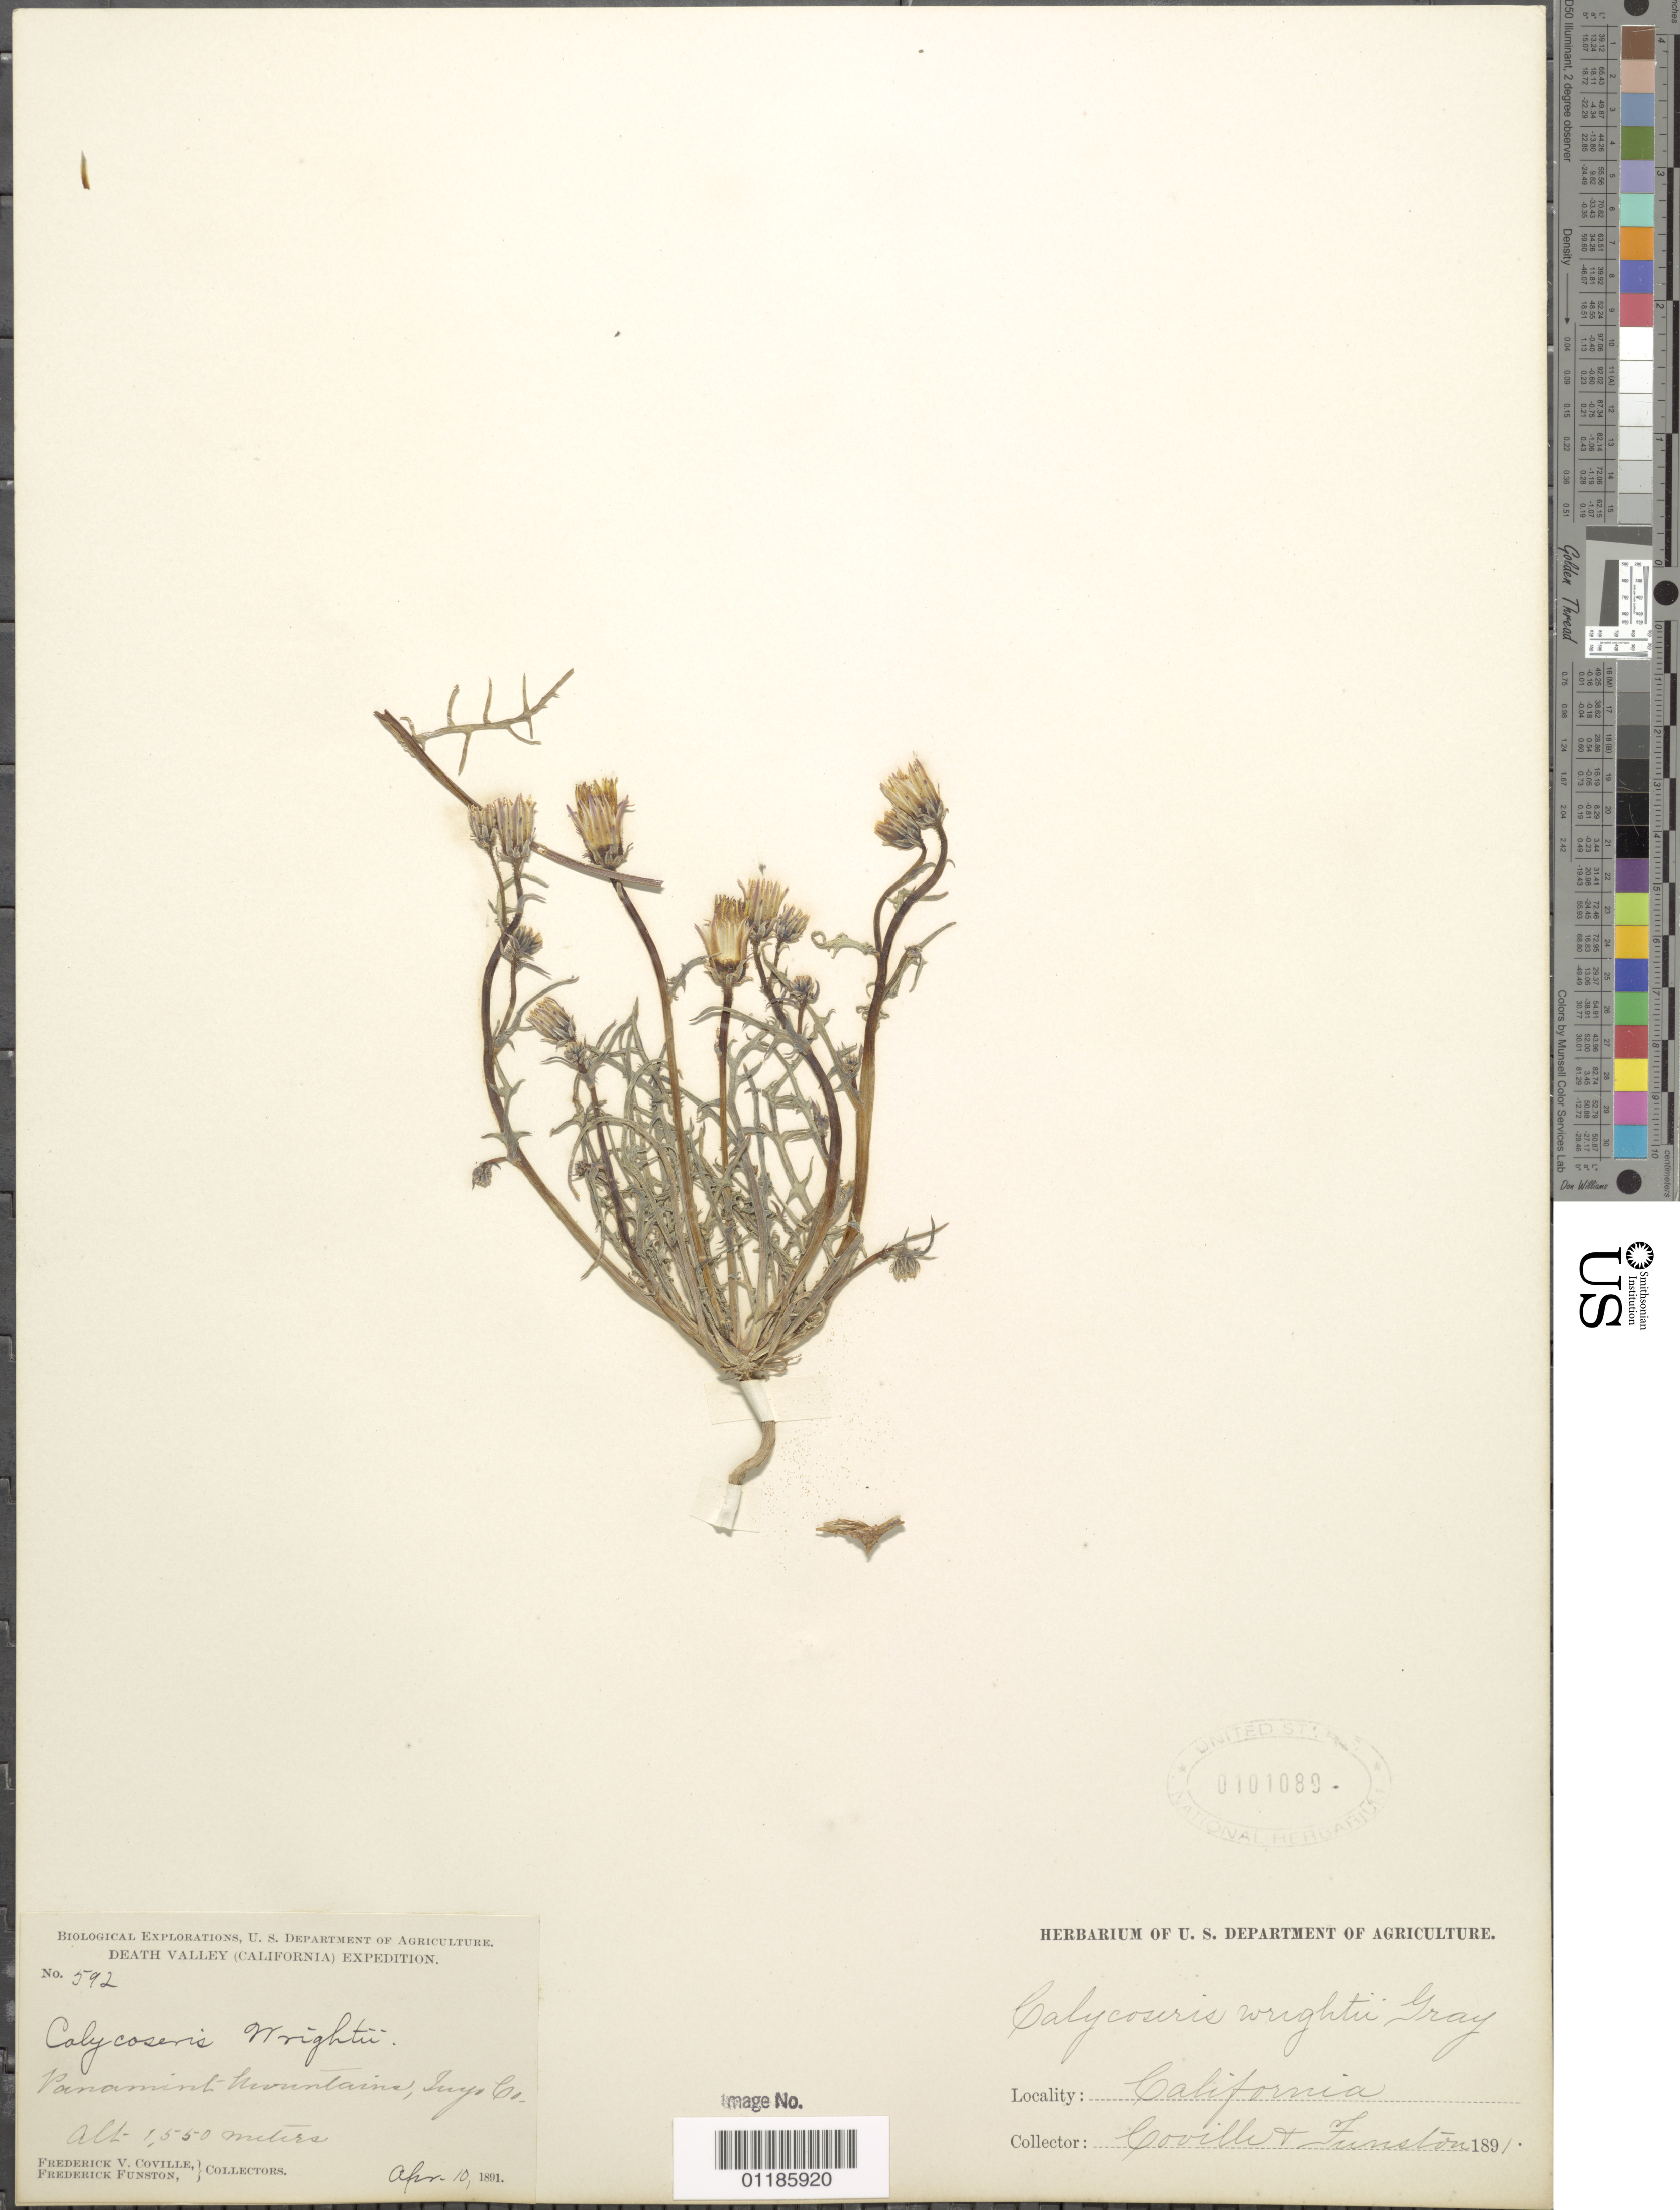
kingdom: Plantae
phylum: Tracheophyta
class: Magnoliopsida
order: Asterales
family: Asteraceae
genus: Calycoseris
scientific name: Calycoseris wrightii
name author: A. Gray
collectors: F. V. Coville & F. Funston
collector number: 592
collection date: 1891-04-10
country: United States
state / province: California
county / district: Inyo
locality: Panamint Mountains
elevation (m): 1550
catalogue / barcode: US 101089